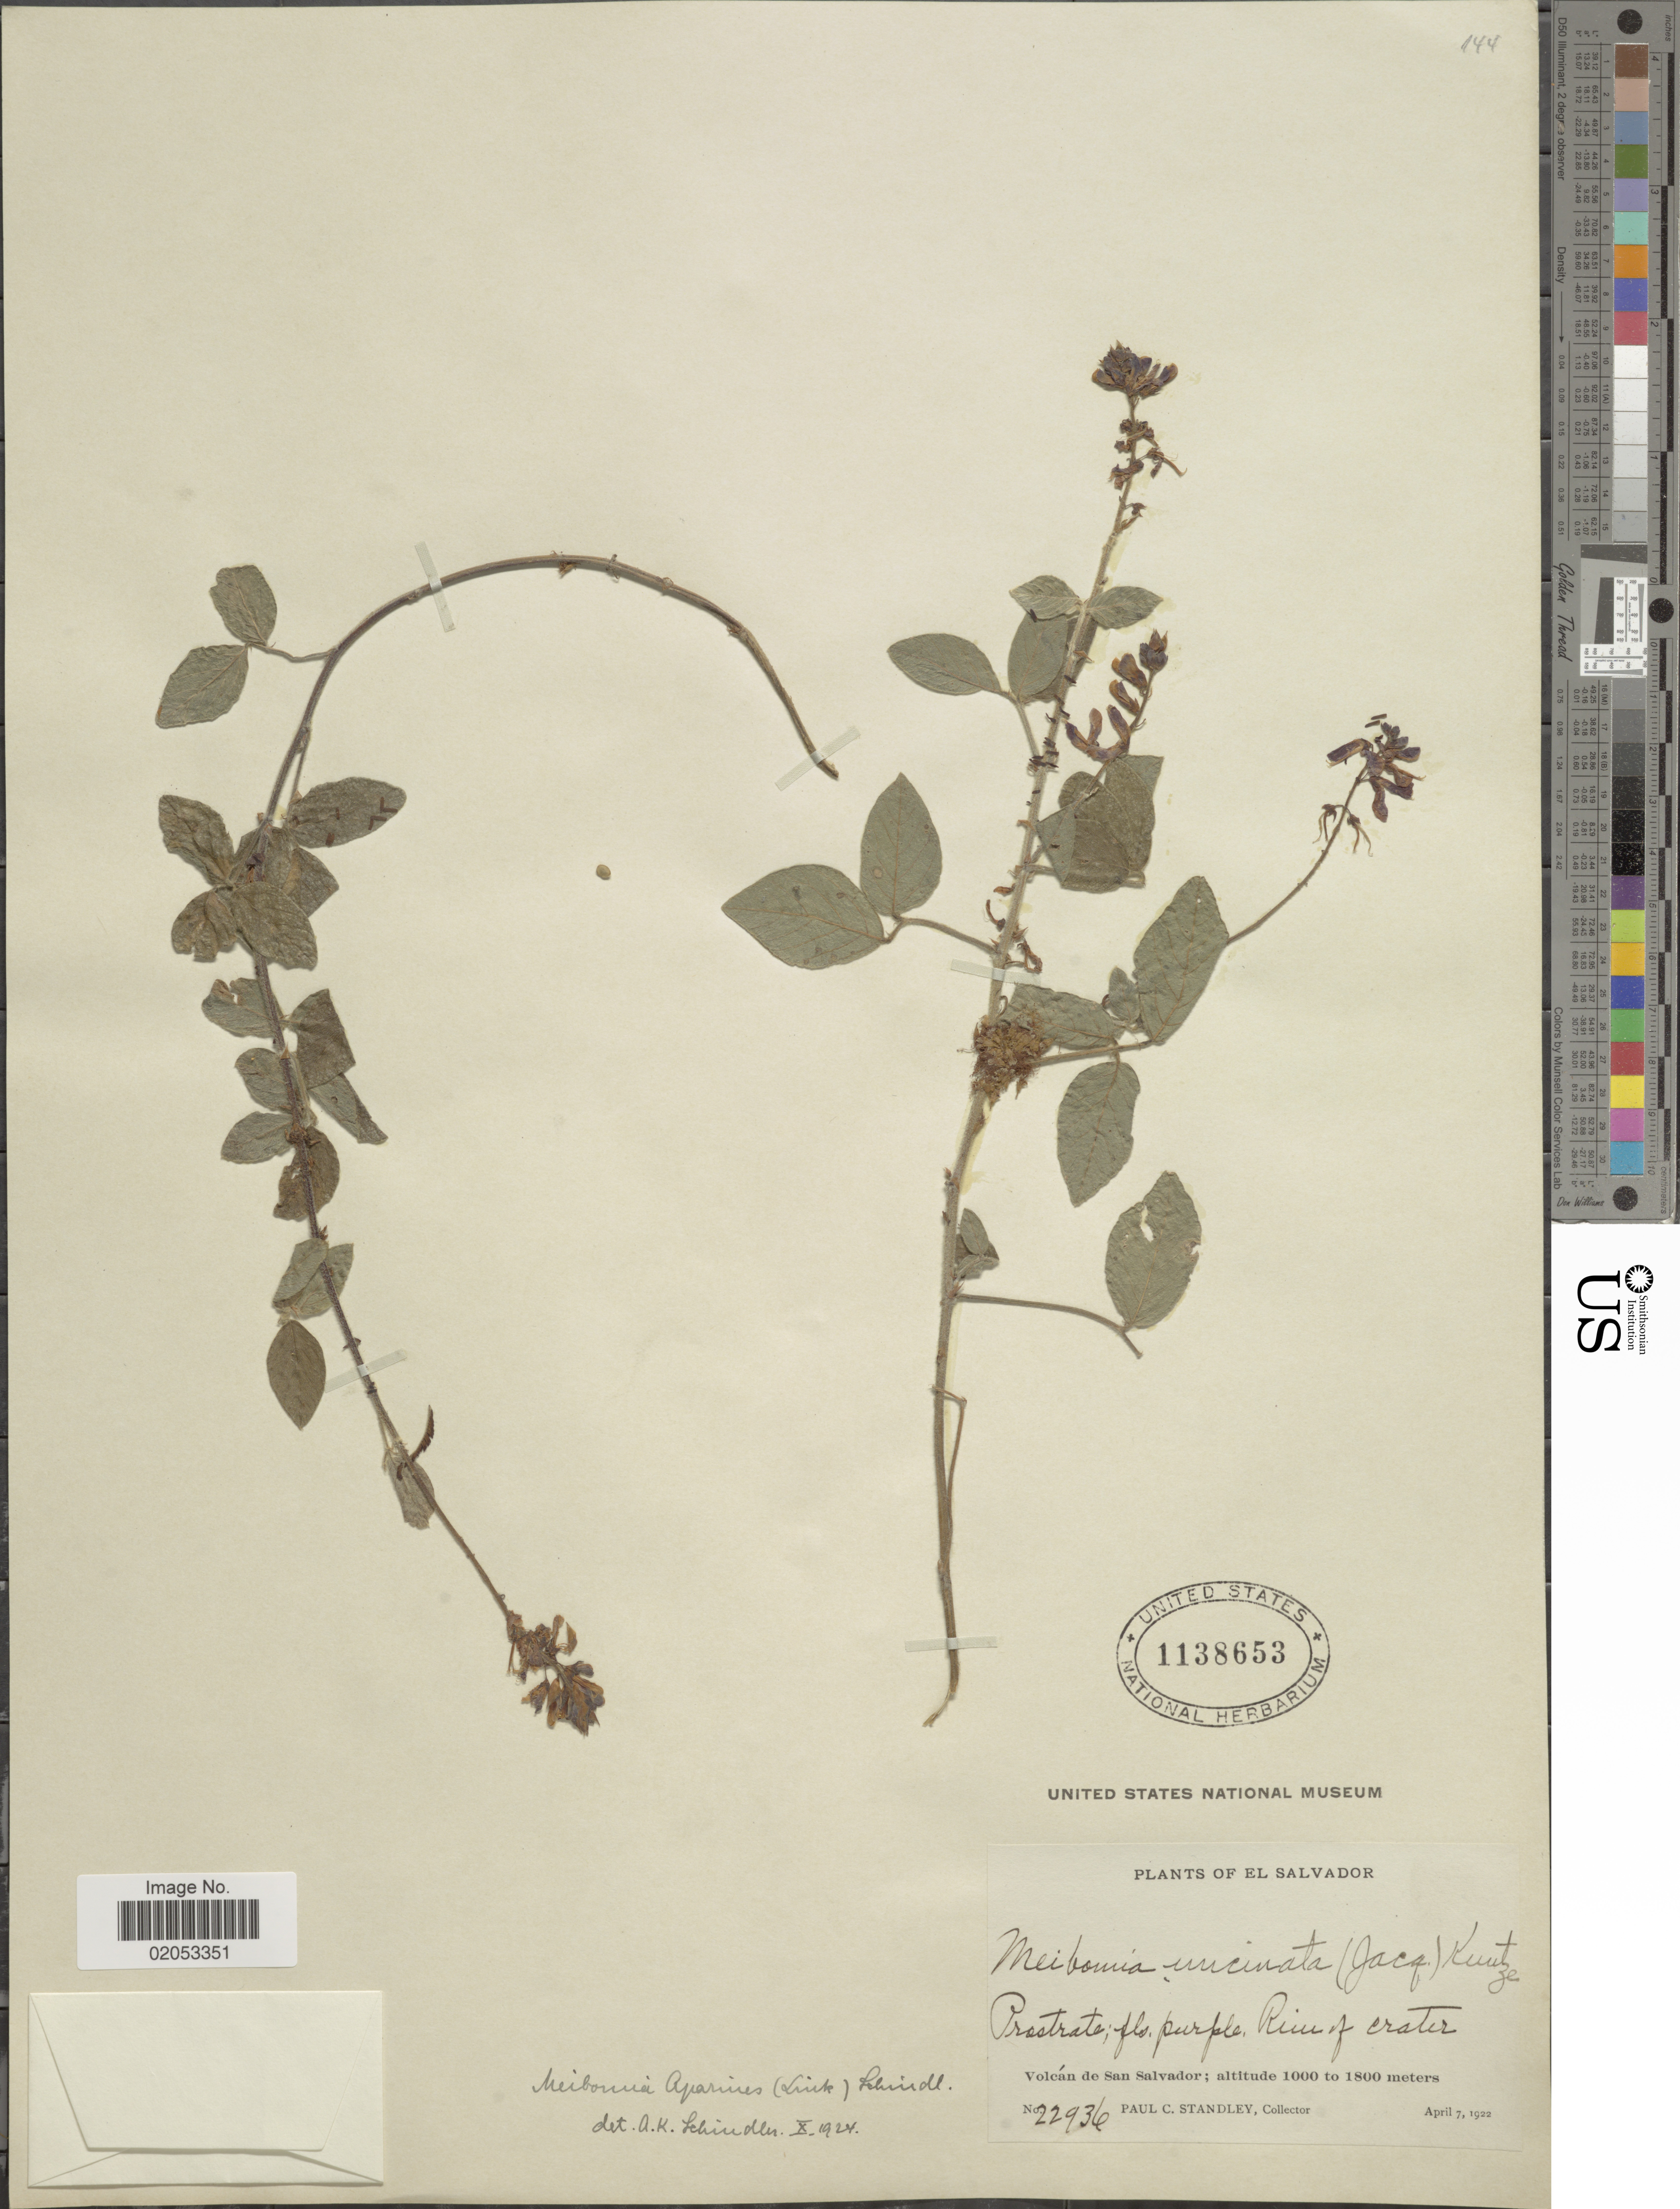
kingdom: Plantae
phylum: Tracheophyta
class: Magnoliopsida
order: Fabales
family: Fabaceae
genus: Desmodium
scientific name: Desmodium aparines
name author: (Link) DC.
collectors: P. C. Standley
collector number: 22936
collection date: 1922-04-07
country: El Salvador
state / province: San Salvador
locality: Volcan de San Salvador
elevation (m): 1000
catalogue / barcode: US 1138653